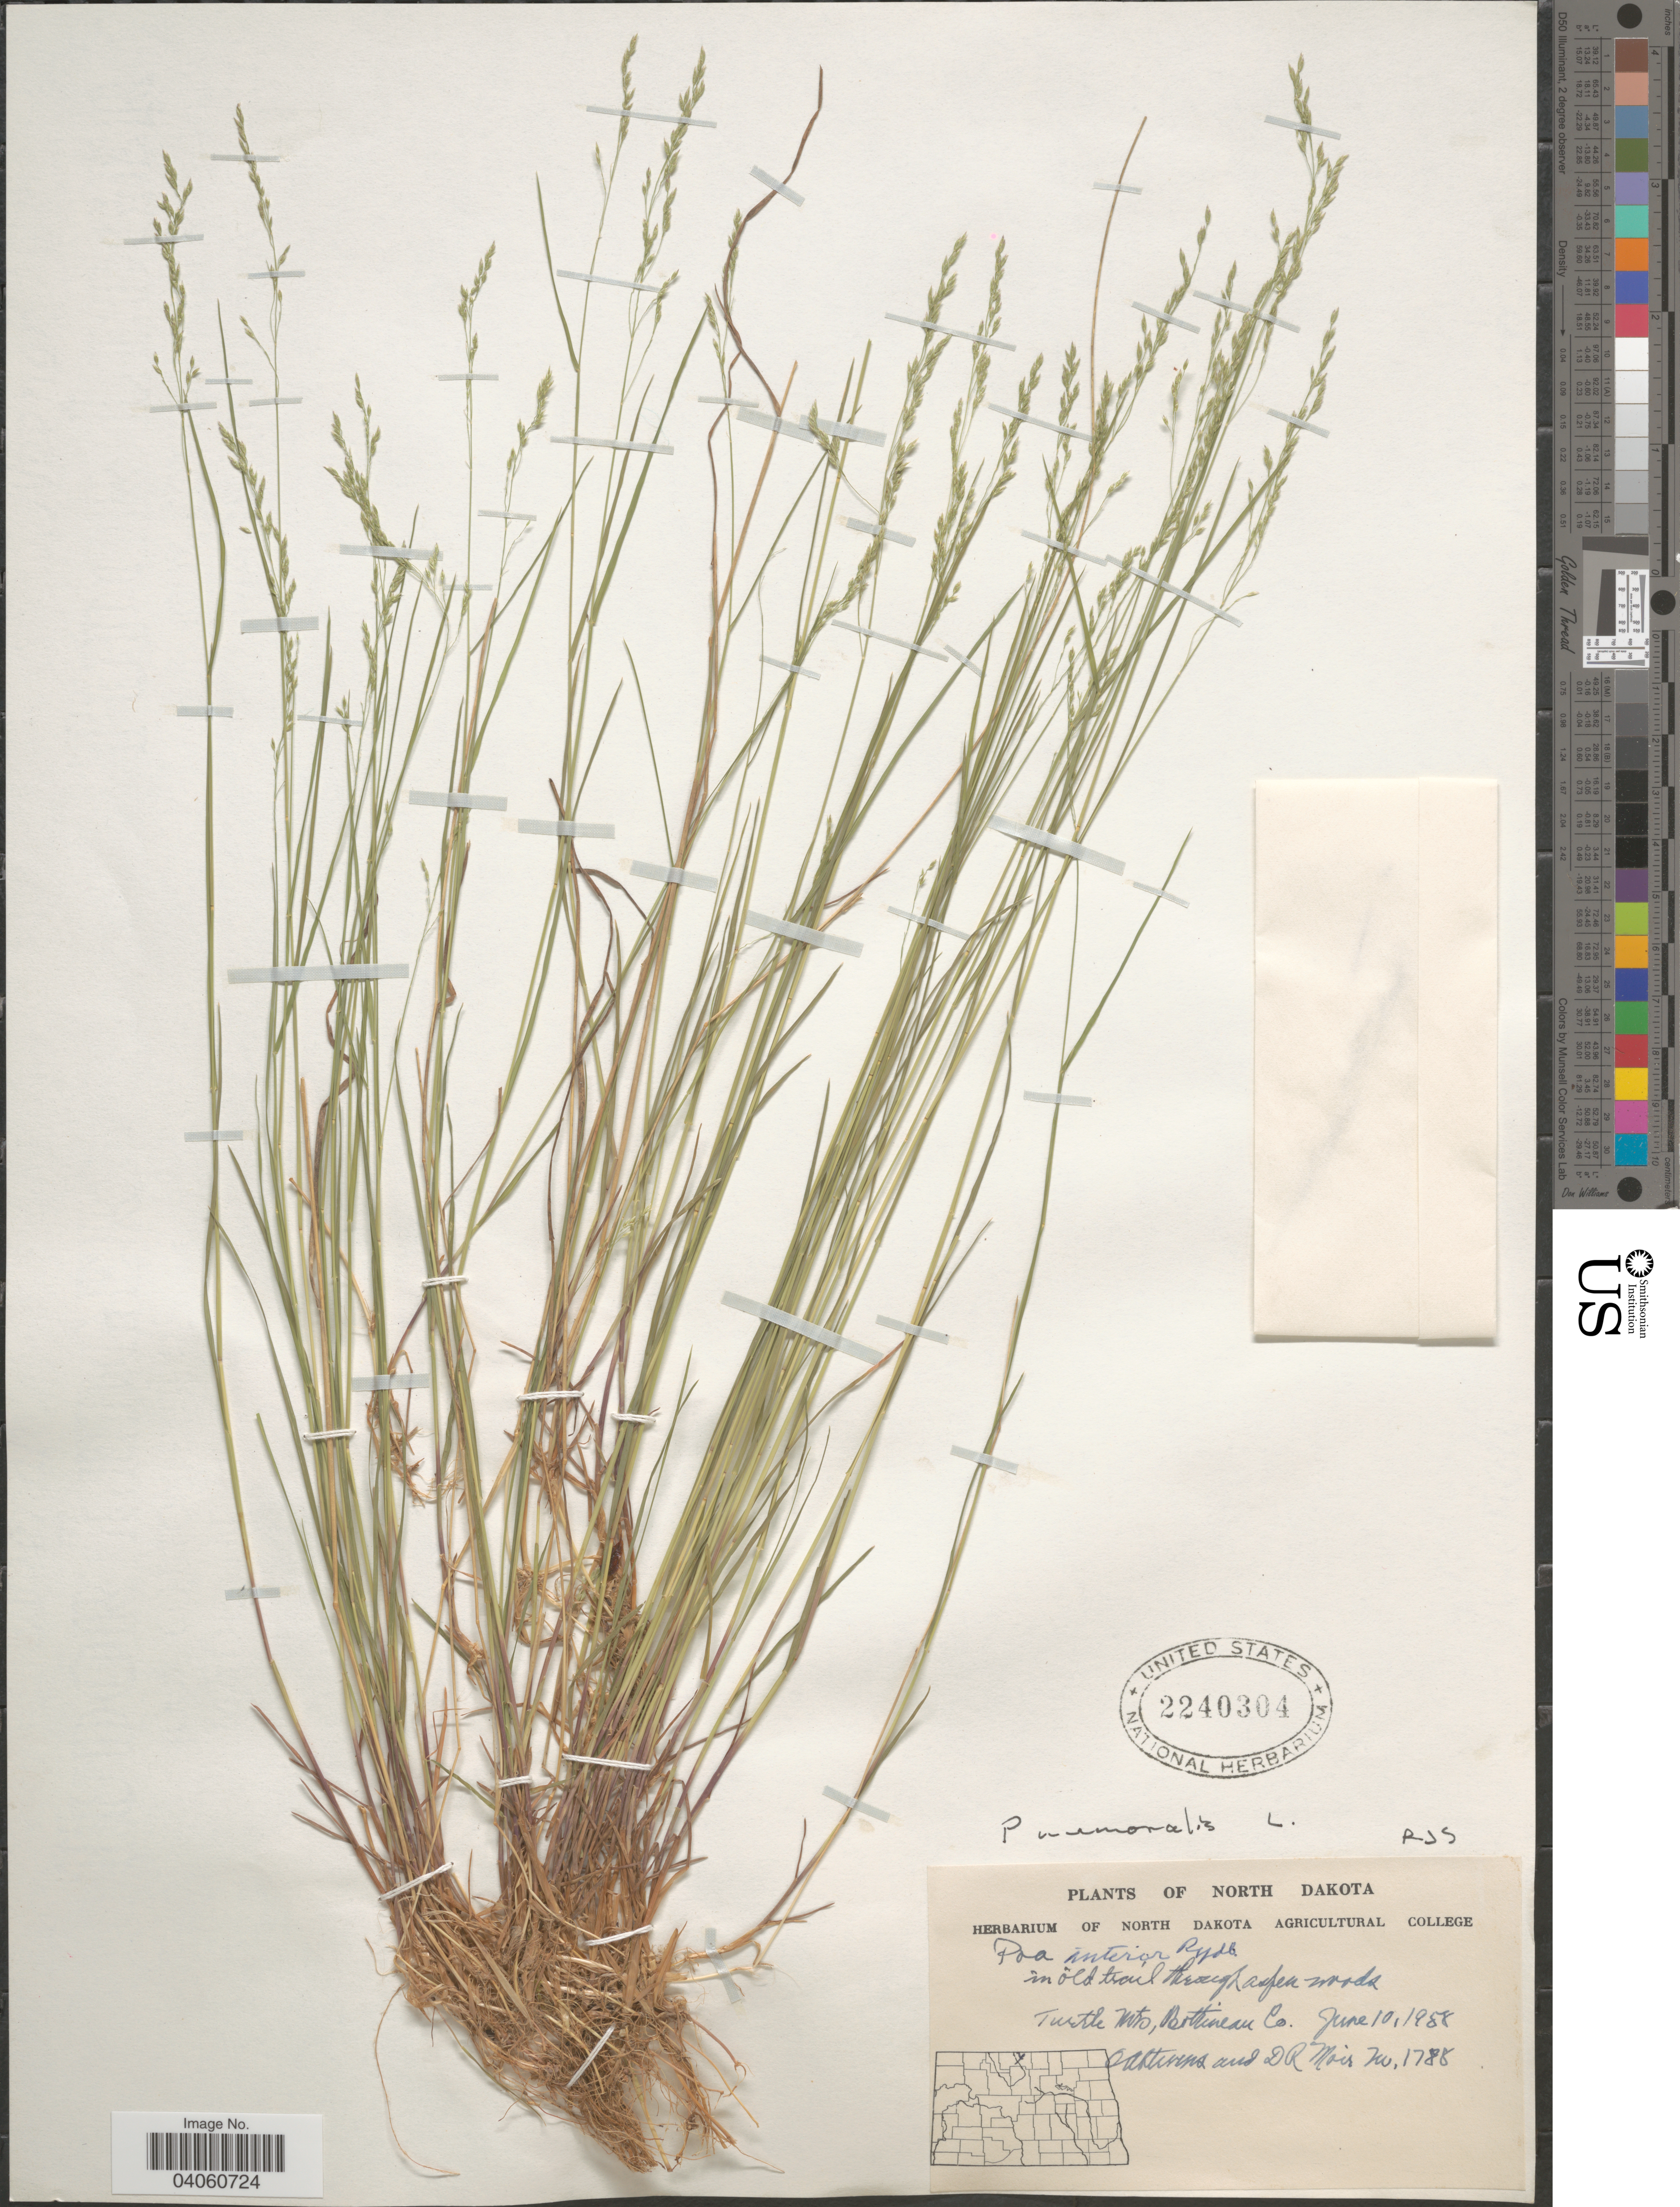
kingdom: Plantae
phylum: Tracheophyta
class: Liliopsida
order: Poales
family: Poaceae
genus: Poa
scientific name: Poa nemoralis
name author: L.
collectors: O. A. Stevens & D. Moir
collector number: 1788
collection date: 1958-06-10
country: United States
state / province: North Dakota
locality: In old trail through aspen woods. Turtle Mts, Bottineau Co.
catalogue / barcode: US 2240304